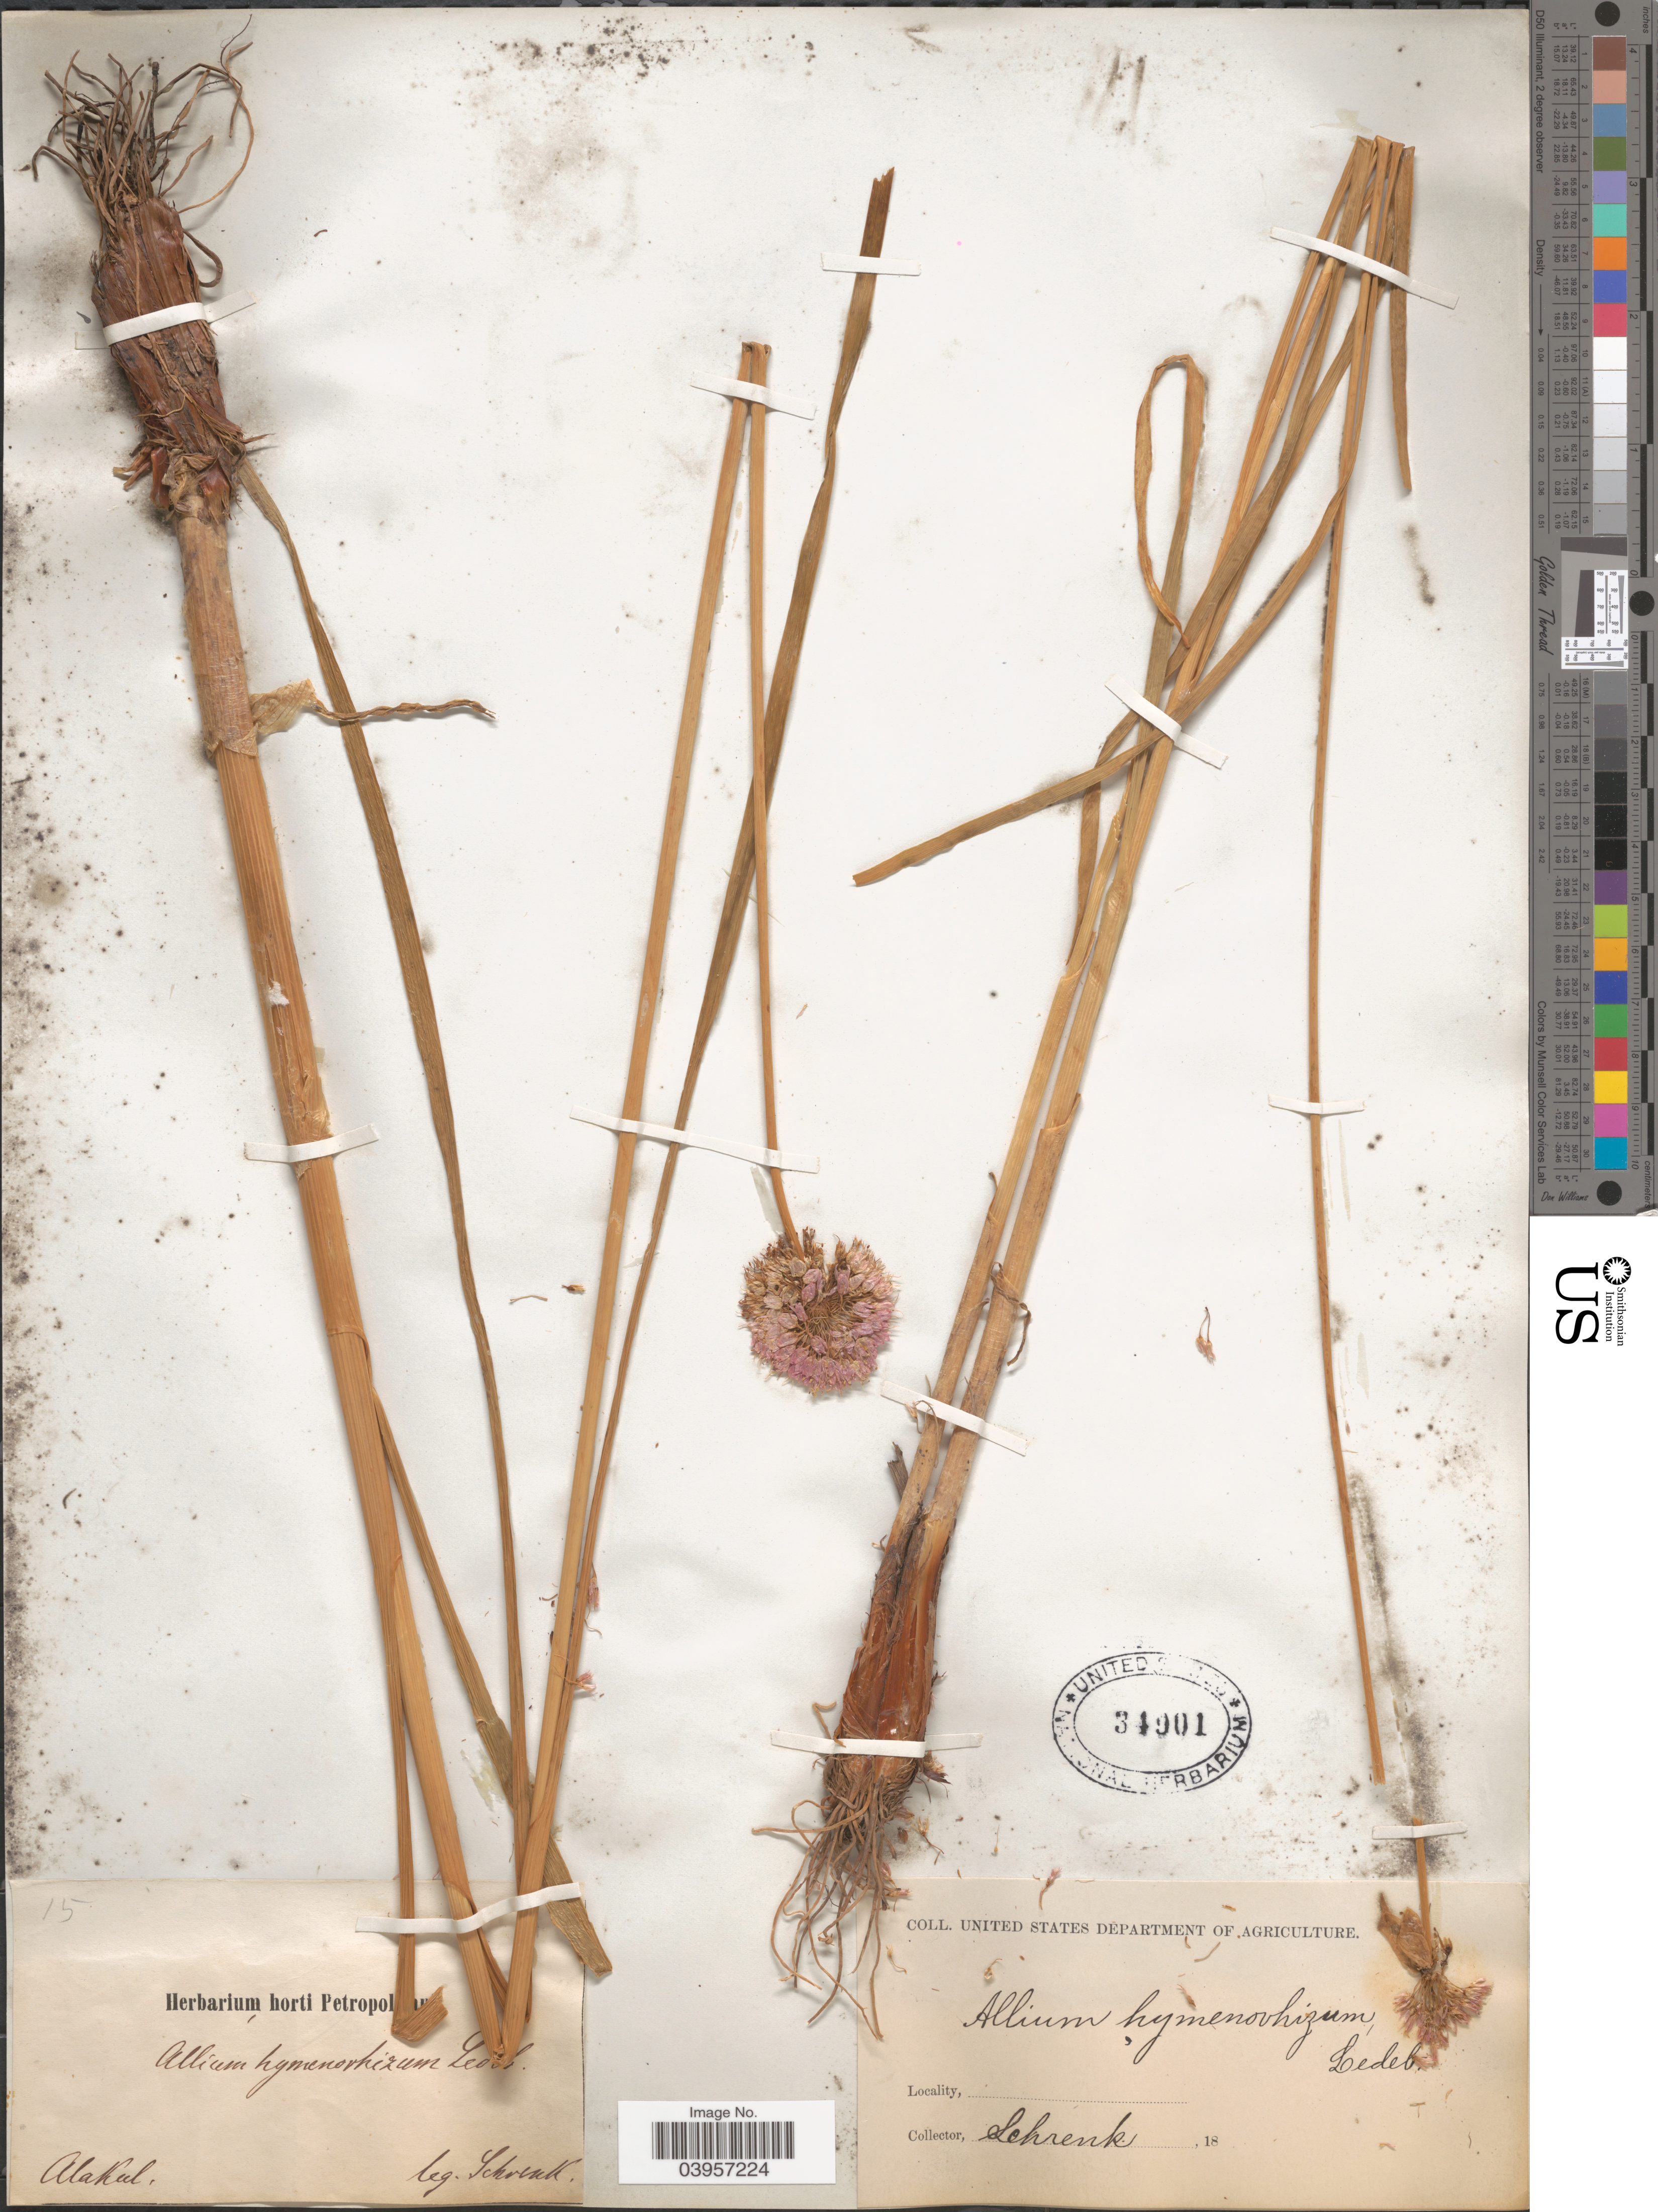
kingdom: Plantae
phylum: Tracheophyta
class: Liliopsida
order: Asparagales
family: Amaryllidaceae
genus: Allium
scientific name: Allium hymenorrhizum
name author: Ledeb.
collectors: A.G. Schrenk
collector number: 15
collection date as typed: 18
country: Kyrgyzstan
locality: Alakul.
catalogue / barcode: US 34901